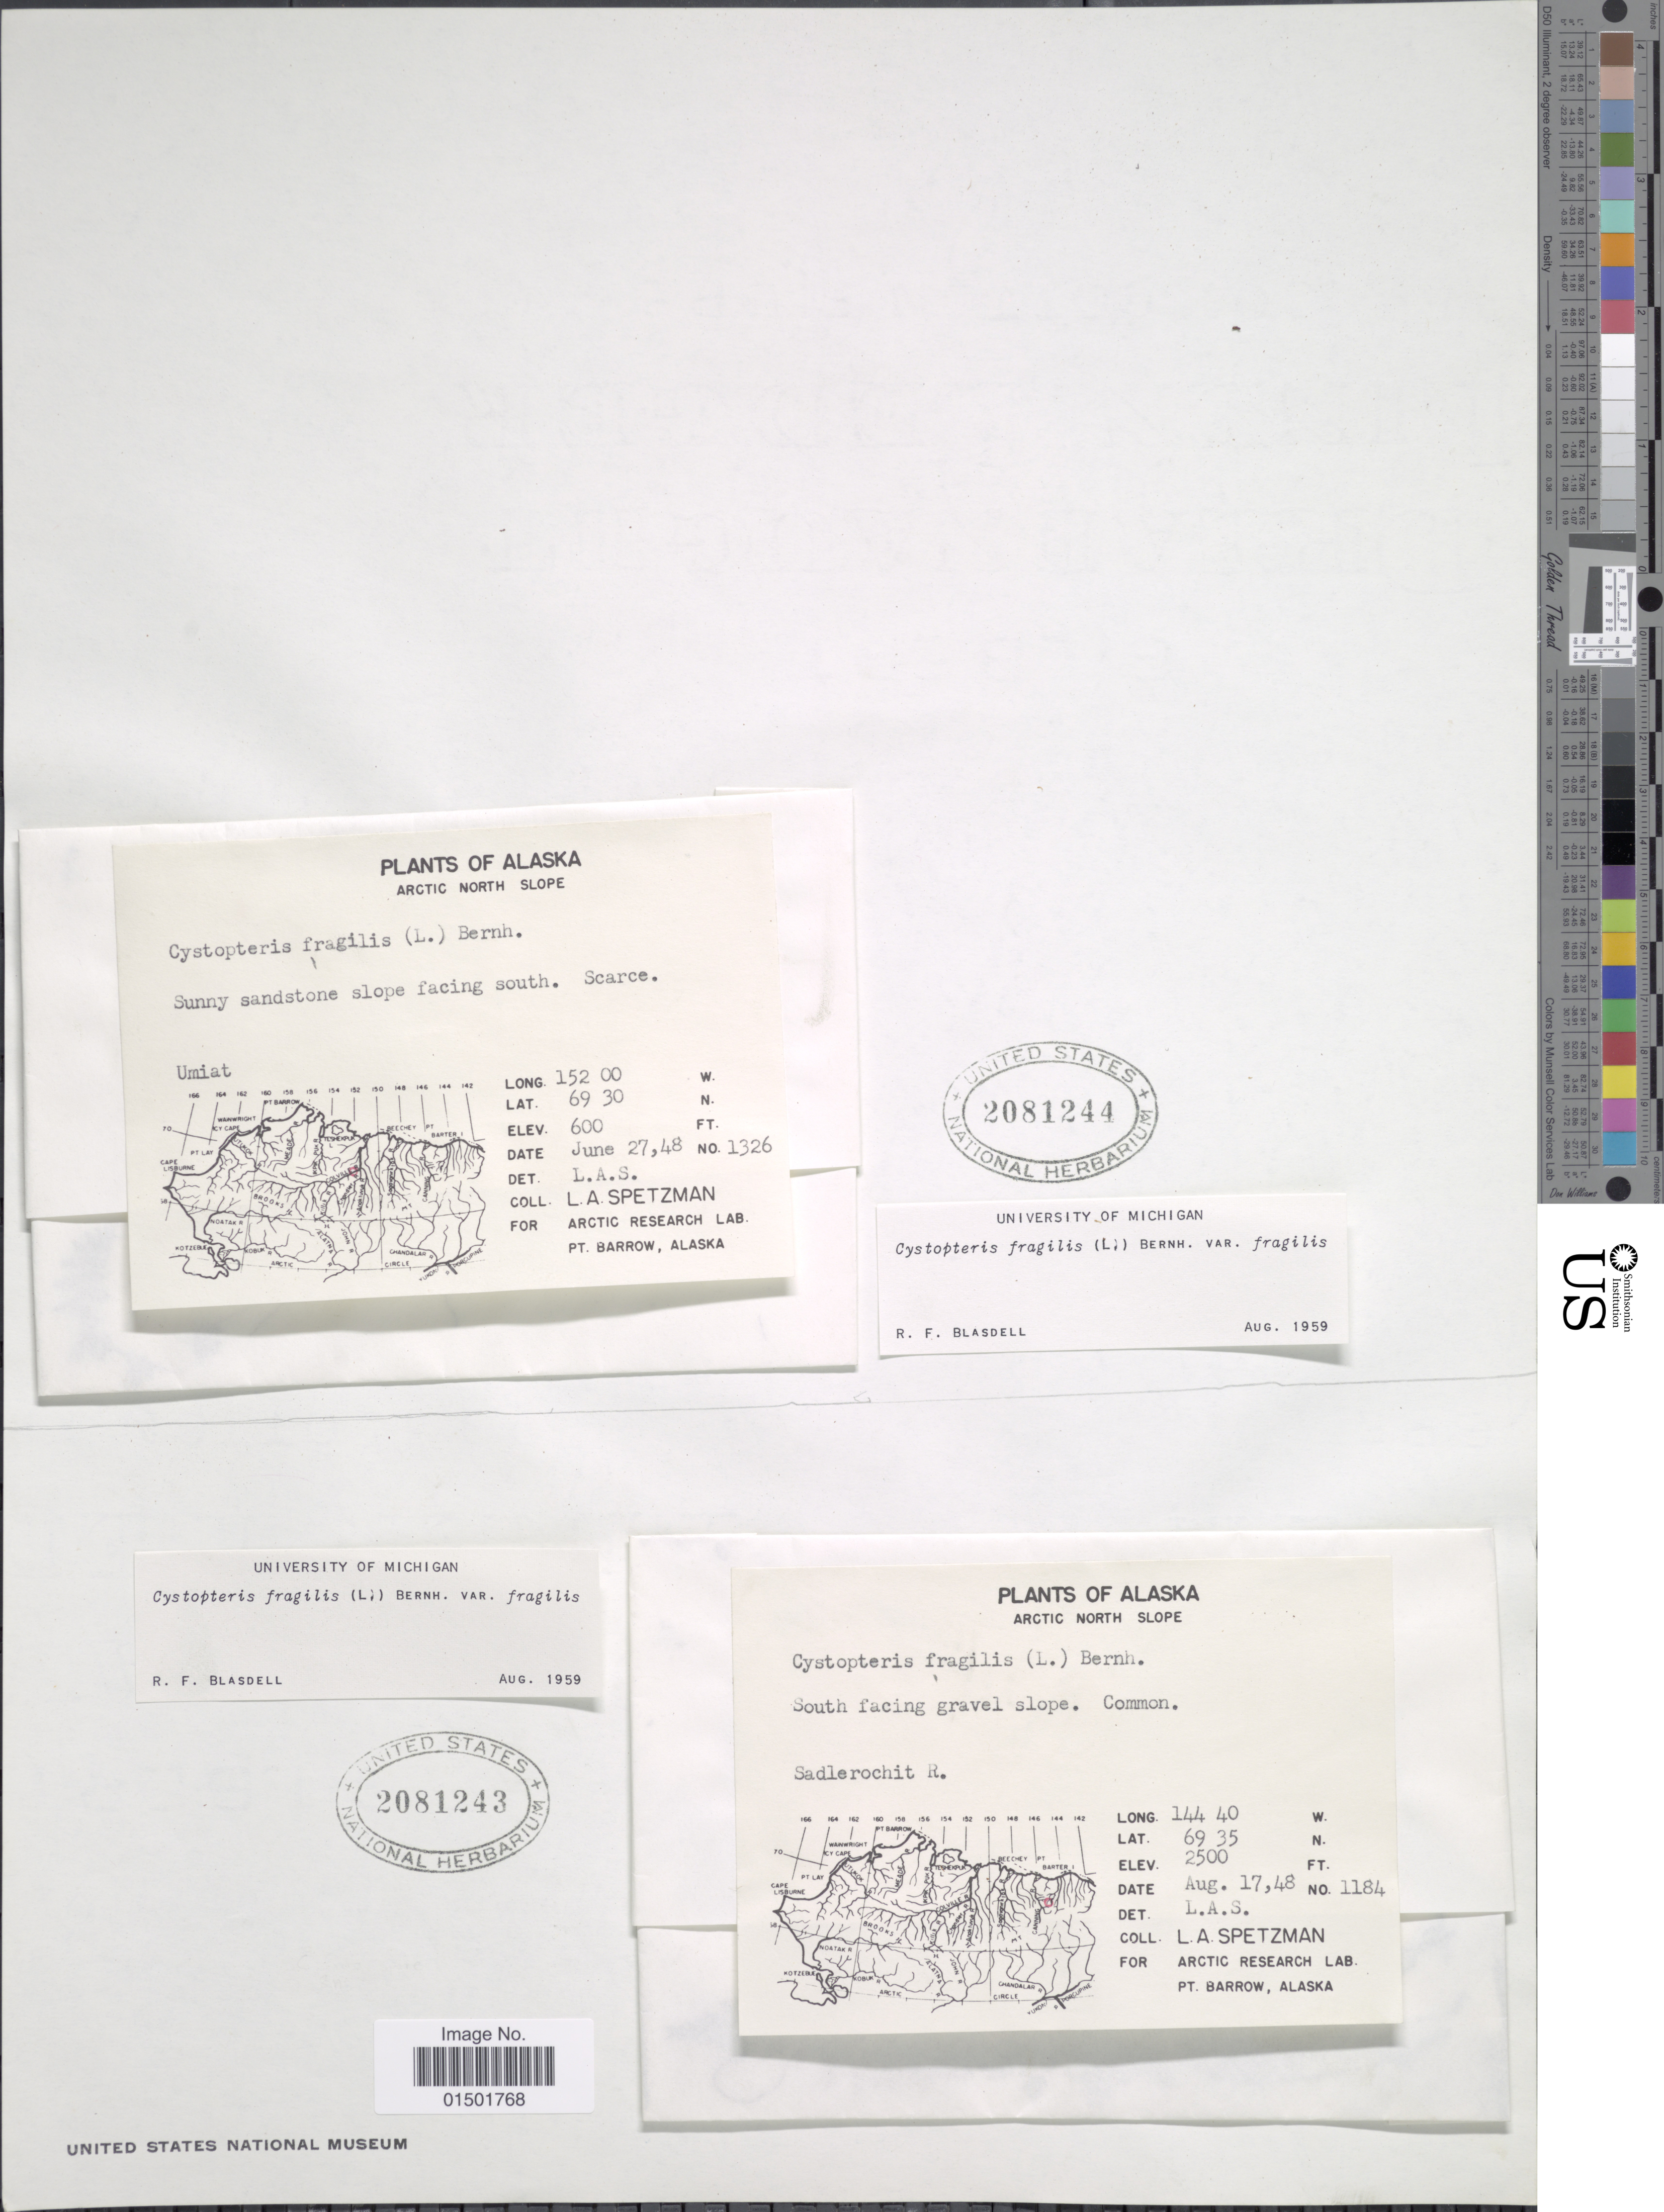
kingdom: Plantae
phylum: Tracheophyta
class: Polypodiopsida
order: Polypodiales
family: Cystopteridaceae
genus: Cystopteris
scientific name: Cystopteris fragilis var. fragilis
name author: (L.) Bernh.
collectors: L. Spetzman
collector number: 1326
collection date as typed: Transcribed d/m/y: 27/6/48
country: United States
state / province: Alaska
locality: Arctic North Slope. Umiat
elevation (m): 183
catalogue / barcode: US 2081244-2